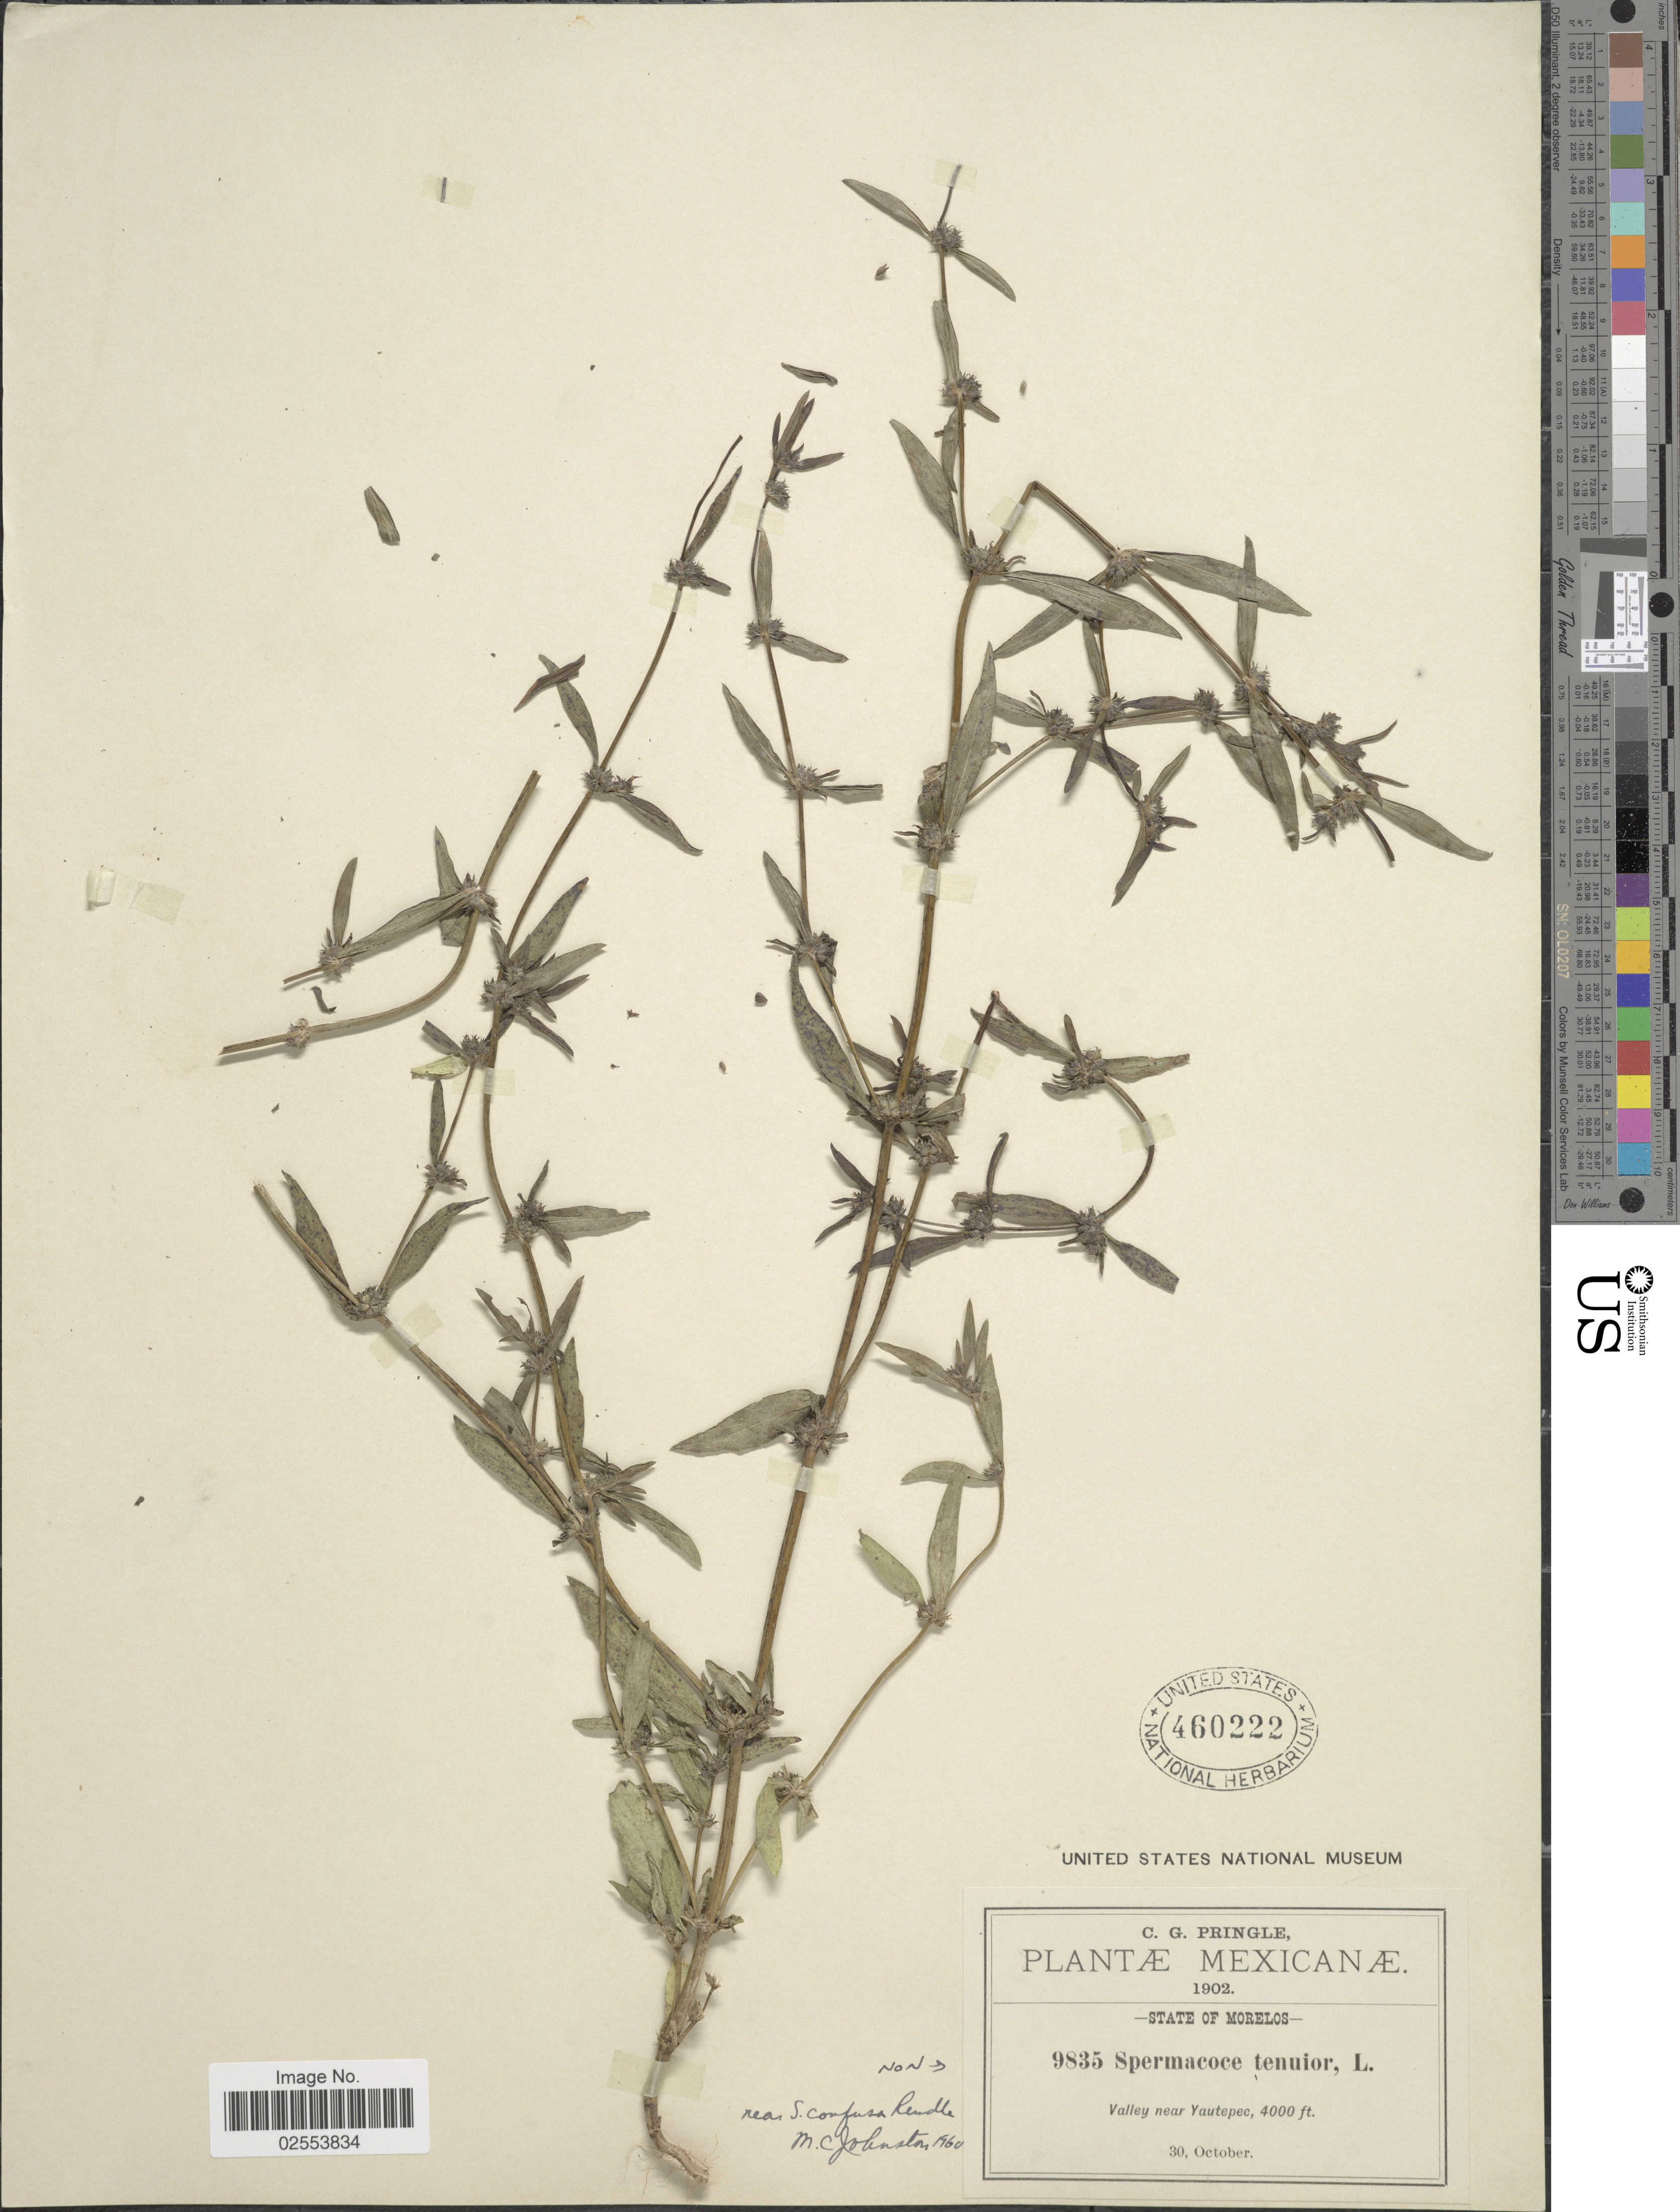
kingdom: Plantae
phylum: Tracheophyta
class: Magnoliopsida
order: Gentianales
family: Rubiaceae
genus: Spermacoce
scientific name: Spermacoce tenuior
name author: L.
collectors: C. G. Pringle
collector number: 9835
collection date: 1902-10-30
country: Mexico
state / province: Morelos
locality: Valley near Yautepec.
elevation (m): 1219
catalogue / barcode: US 460222